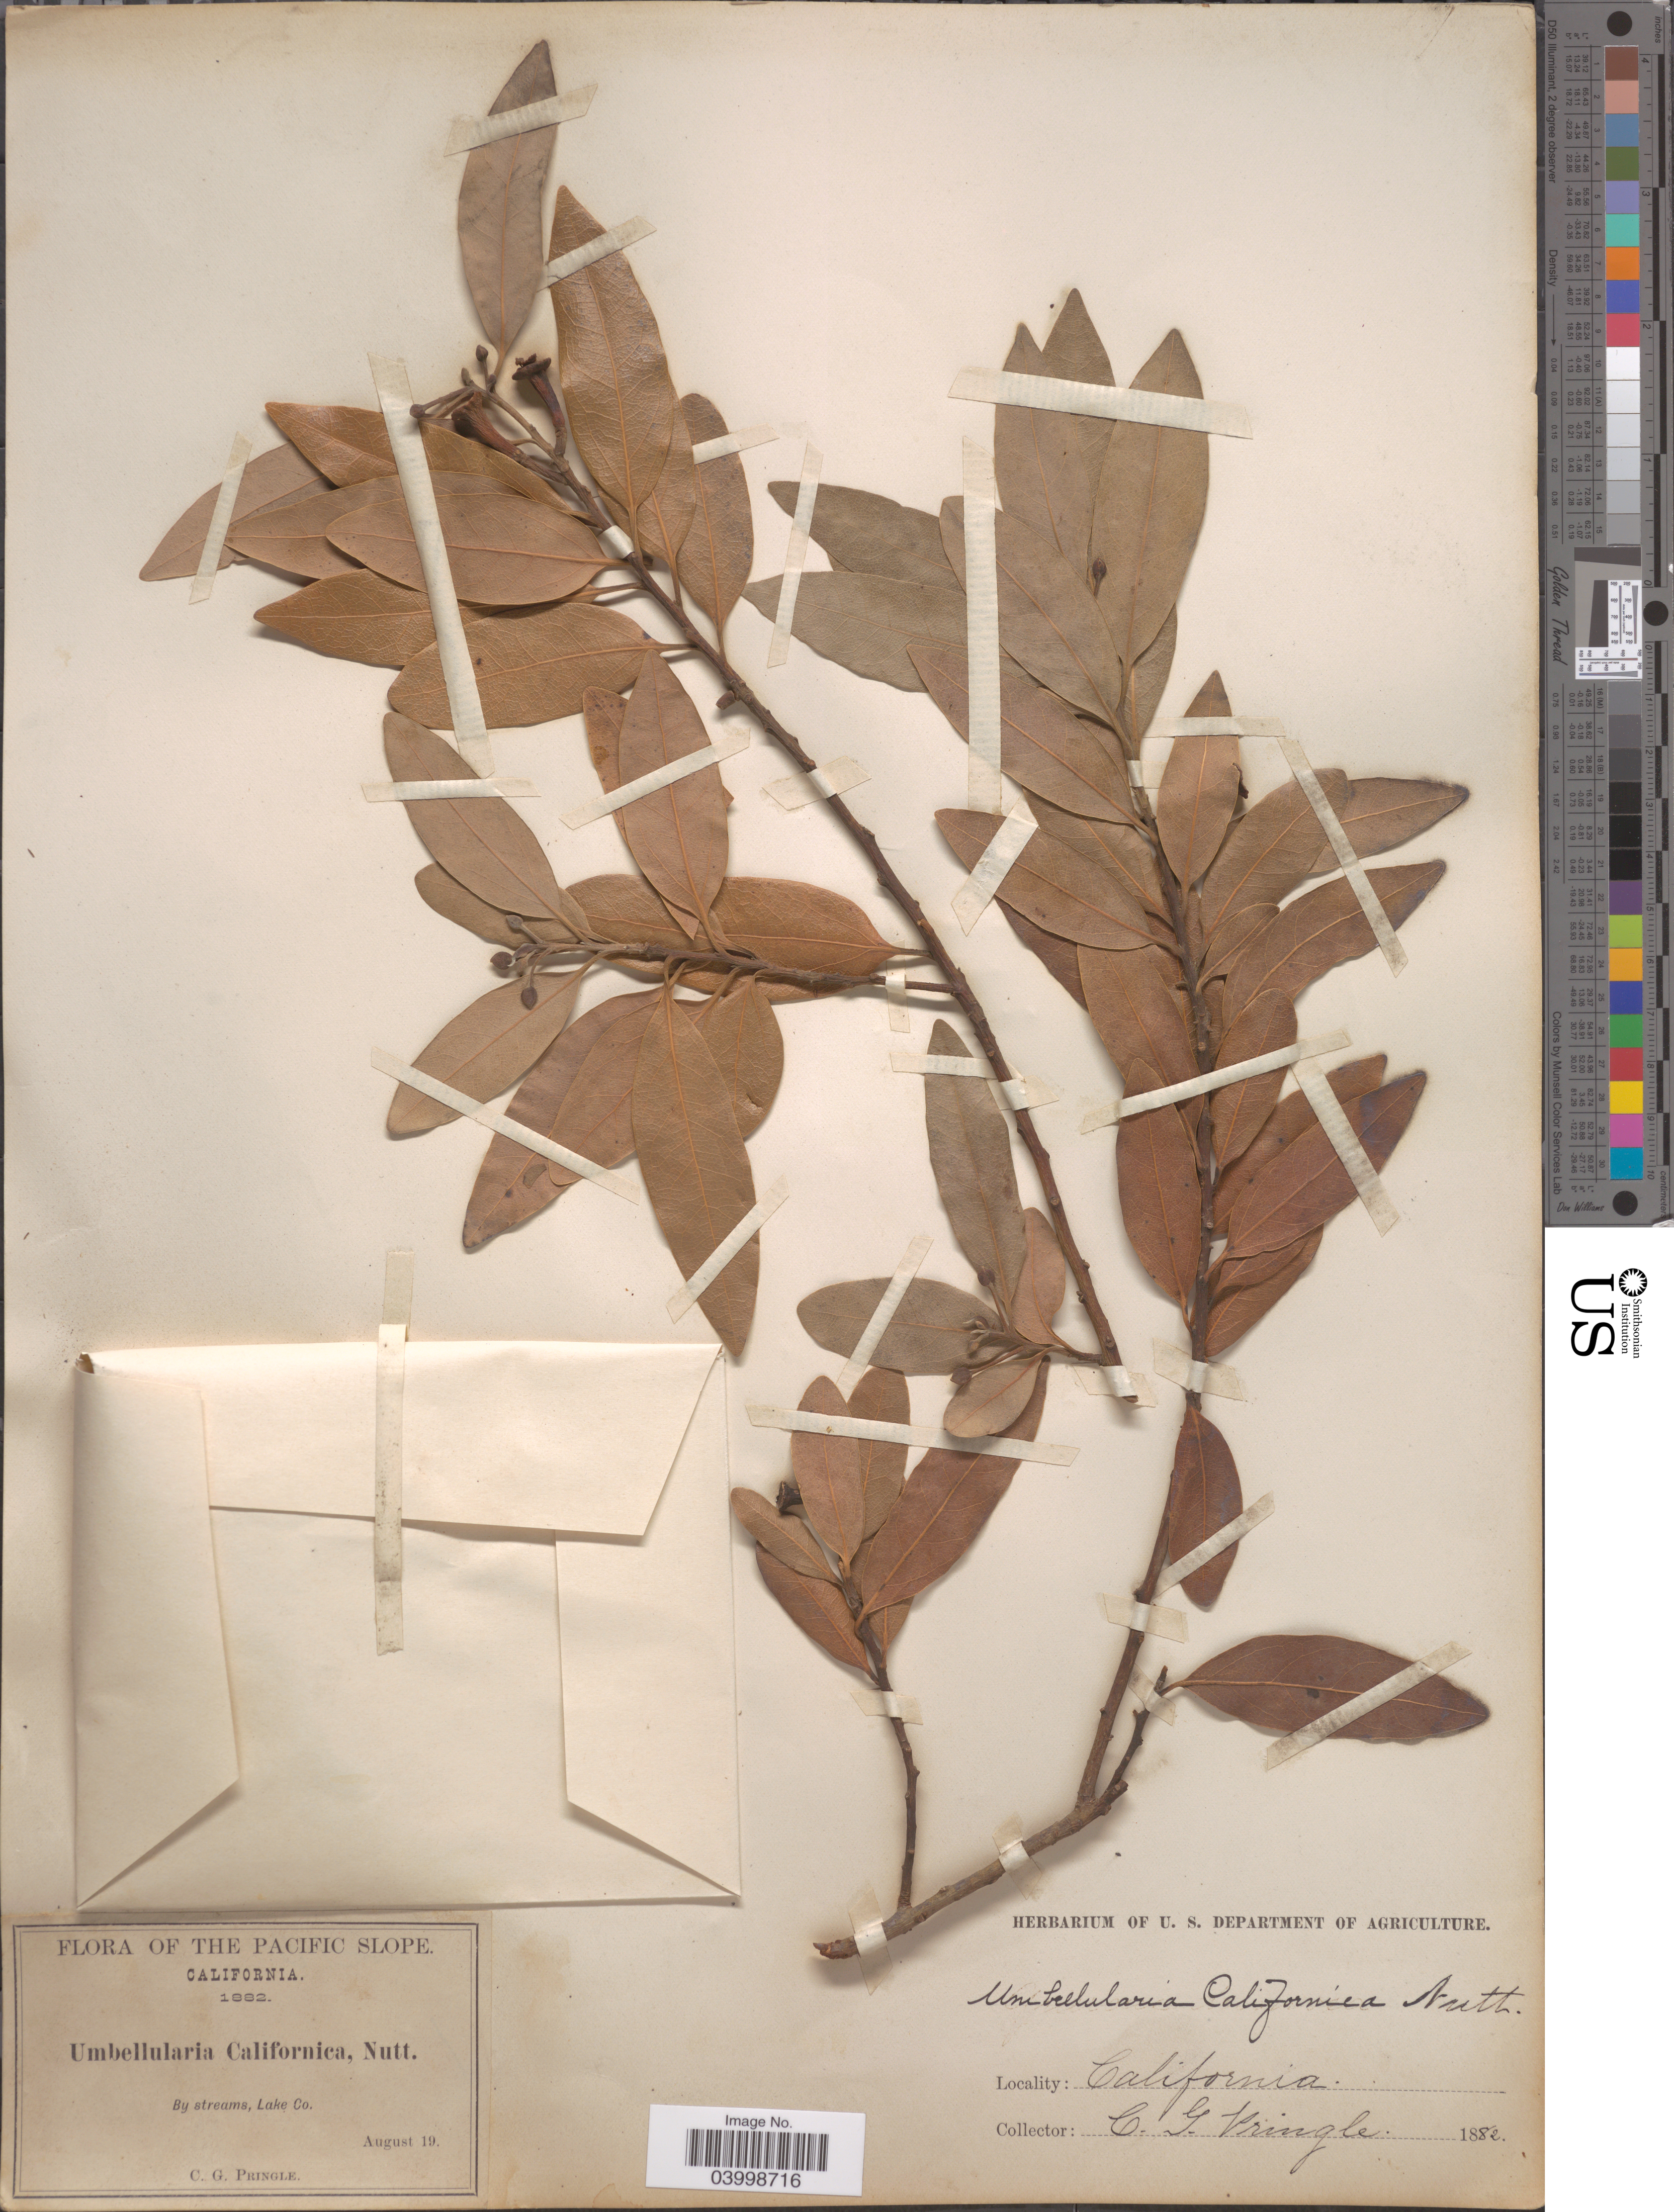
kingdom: Plantae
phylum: Tracheophyta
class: Magnoliopsida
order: Laurales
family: Lauraceae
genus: Umbellularia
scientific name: Umbellularia californica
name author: (Hook. & Arn.) Nutt.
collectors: C. G. Pringle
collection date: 1882-08-19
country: United States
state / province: California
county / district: Lake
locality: Pacific Slope. By streams, Lake Co.